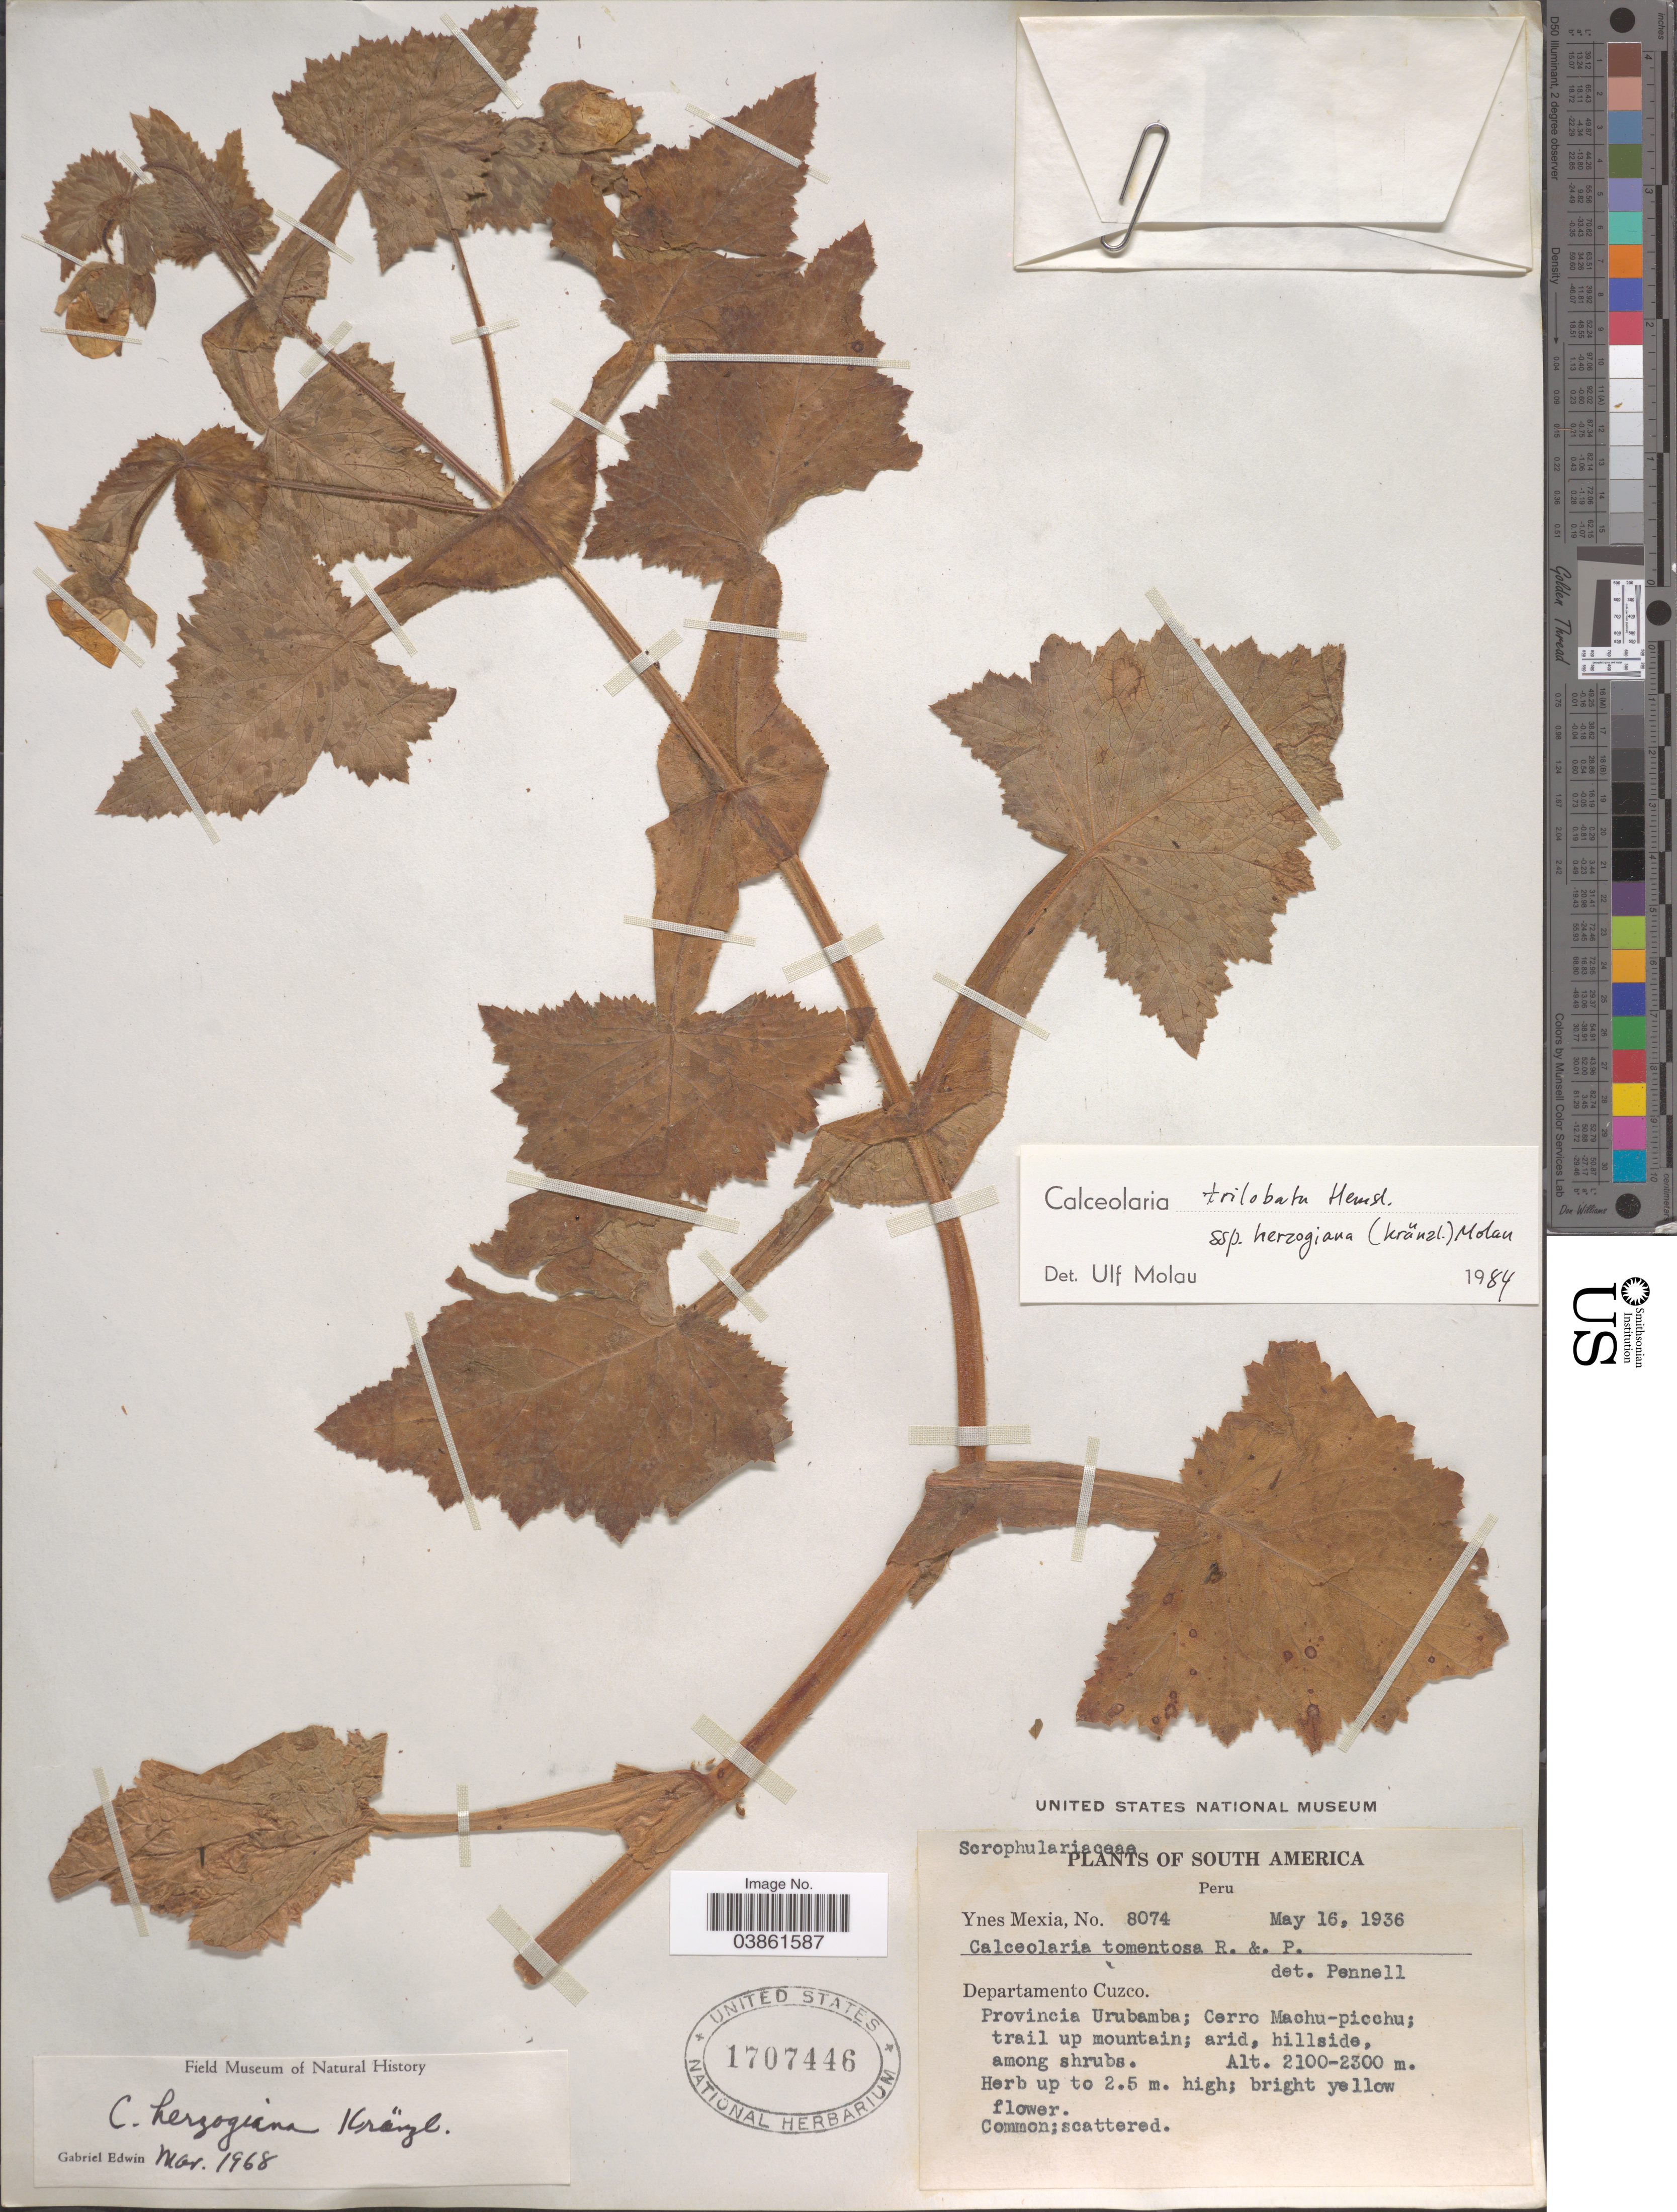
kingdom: Plantae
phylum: Tracheophyta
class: Magnoliopsida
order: Lamiales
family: Calceolariaceae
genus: Calceolaria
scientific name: Calceolaria trilobata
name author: Hemsl.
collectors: Y. Mexia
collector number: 8074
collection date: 1936-05-16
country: Peru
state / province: Cusco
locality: Departamento Cuzco. Provincia Urubamba; Cerro Machu-picchu; trail up mountain.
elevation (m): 2100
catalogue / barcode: US 1707446